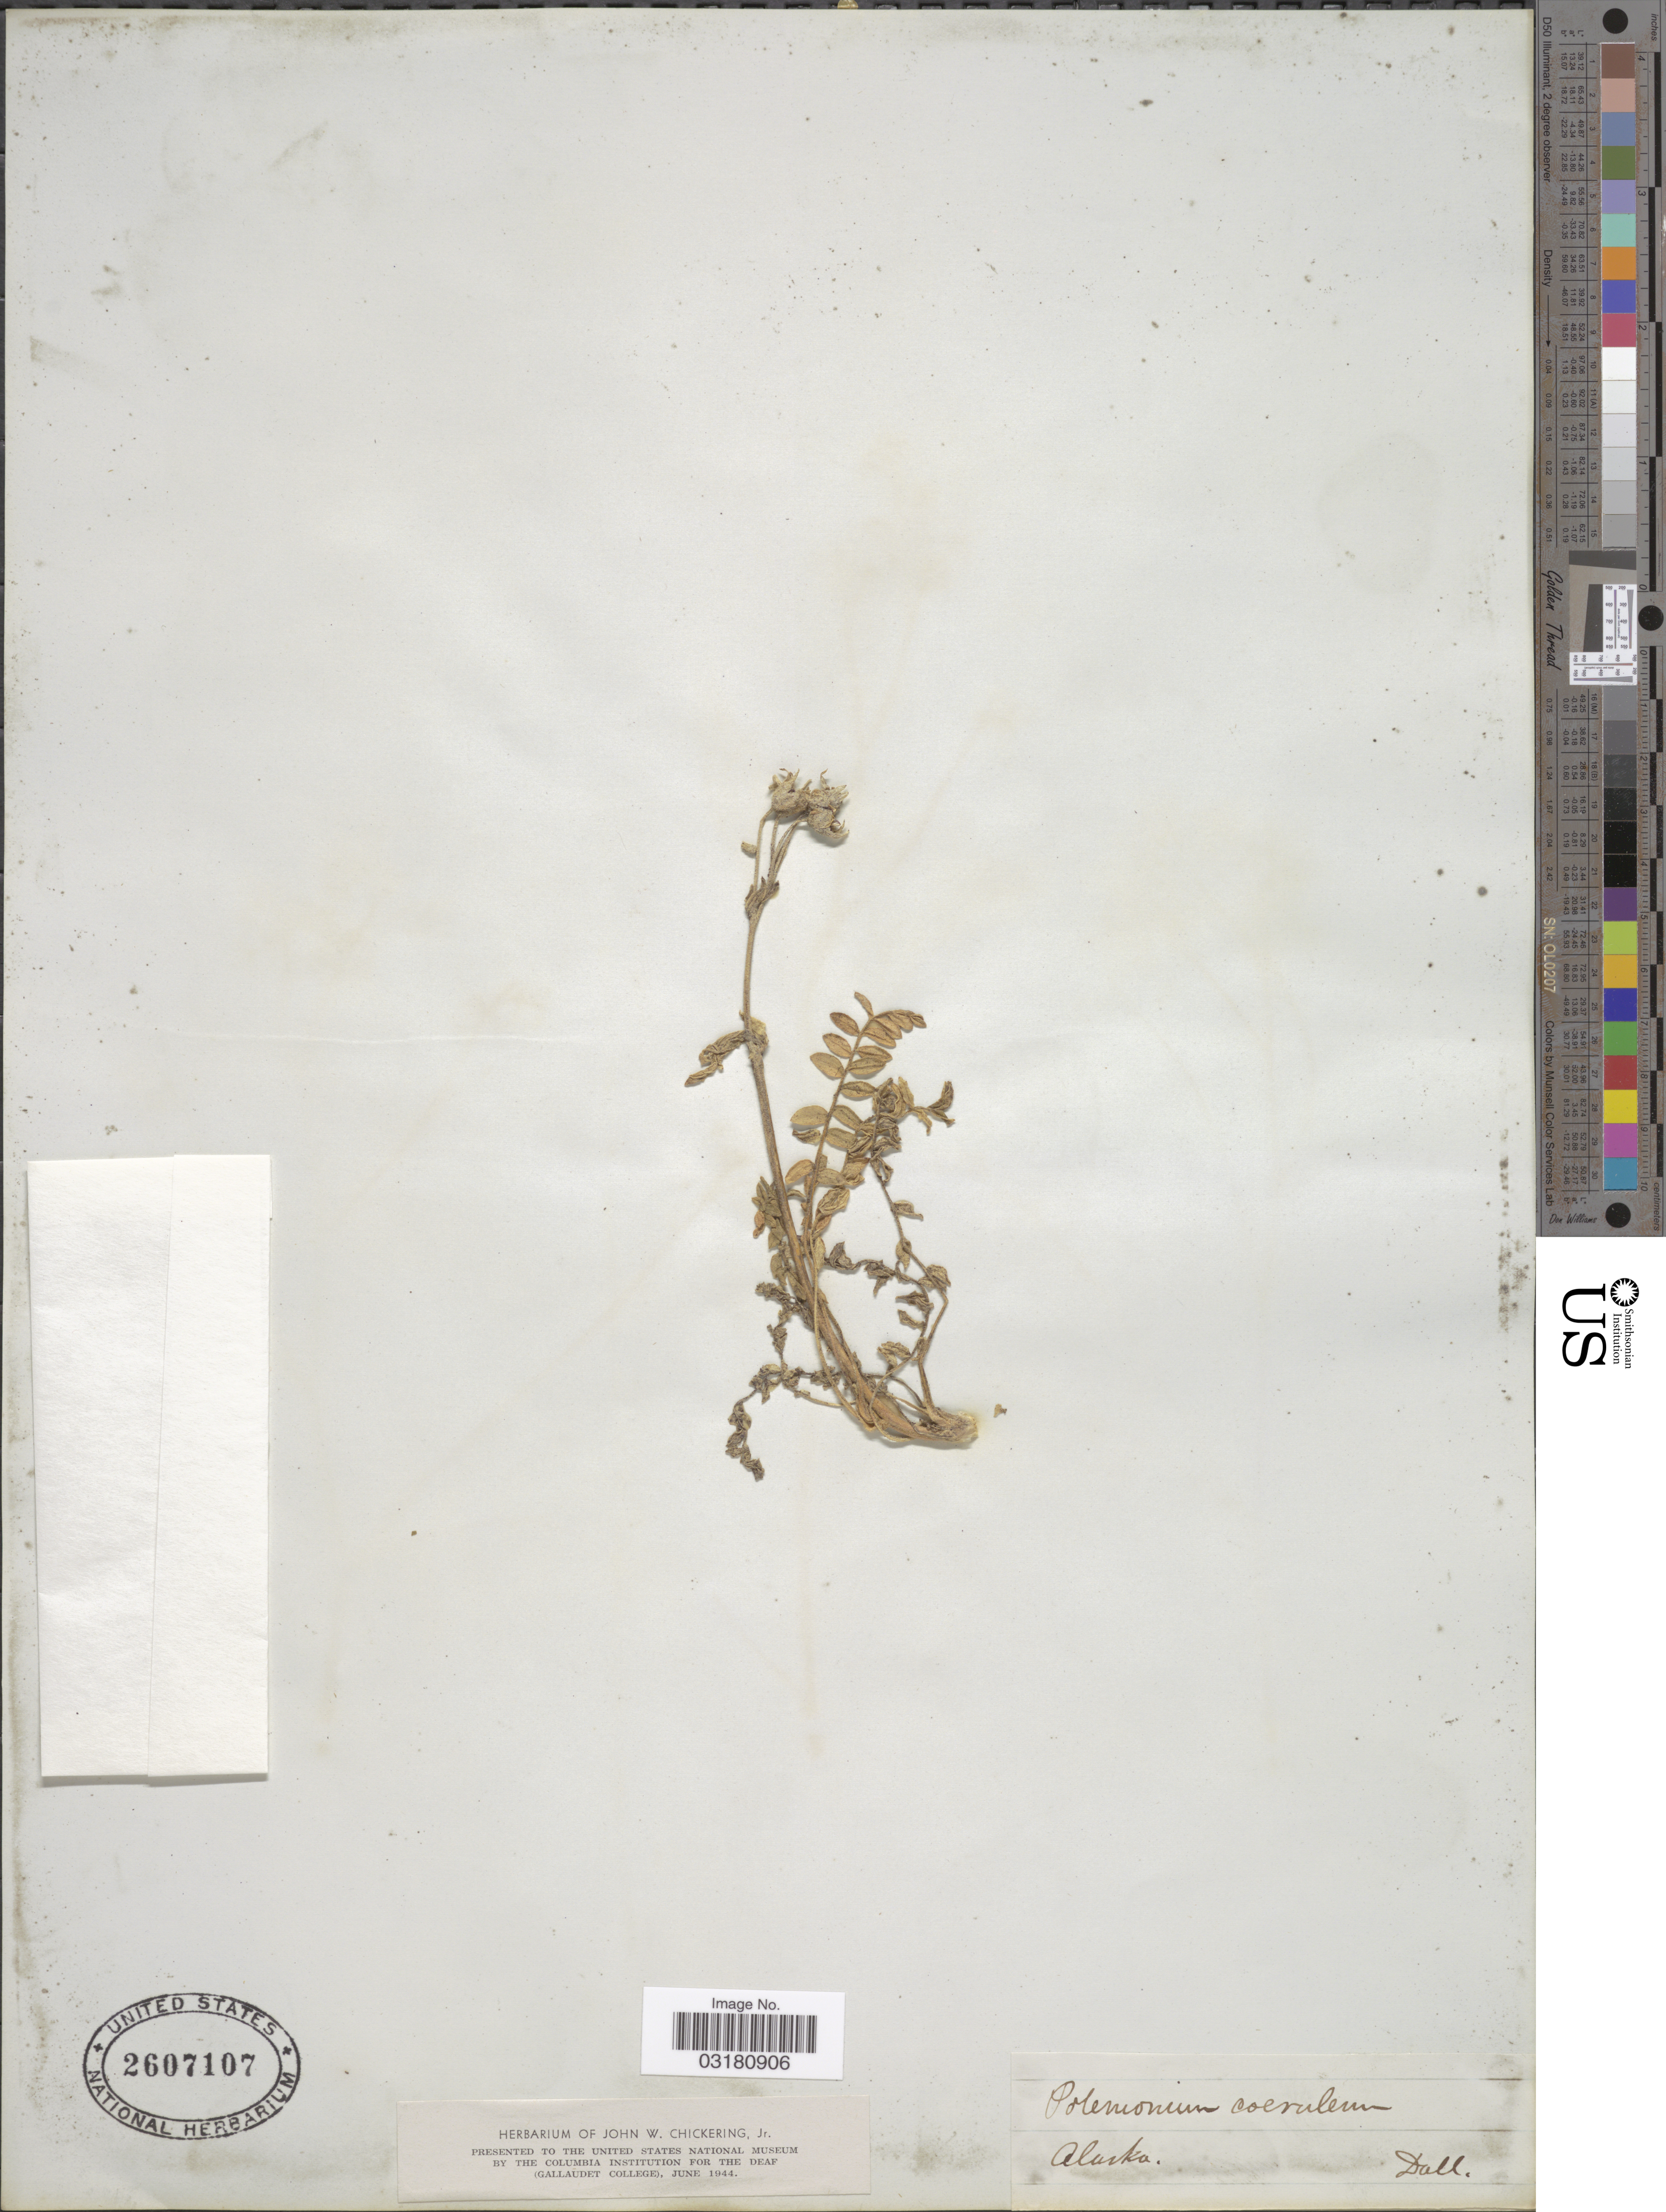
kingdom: Plantae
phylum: Tracheophyta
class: Magnoliopsida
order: Ericales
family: Polemoniaceae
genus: Polemonium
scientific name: Polemonium caeruleum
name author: L.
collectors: -. Dall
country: United States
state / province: Alaska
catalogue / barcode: US 2607107